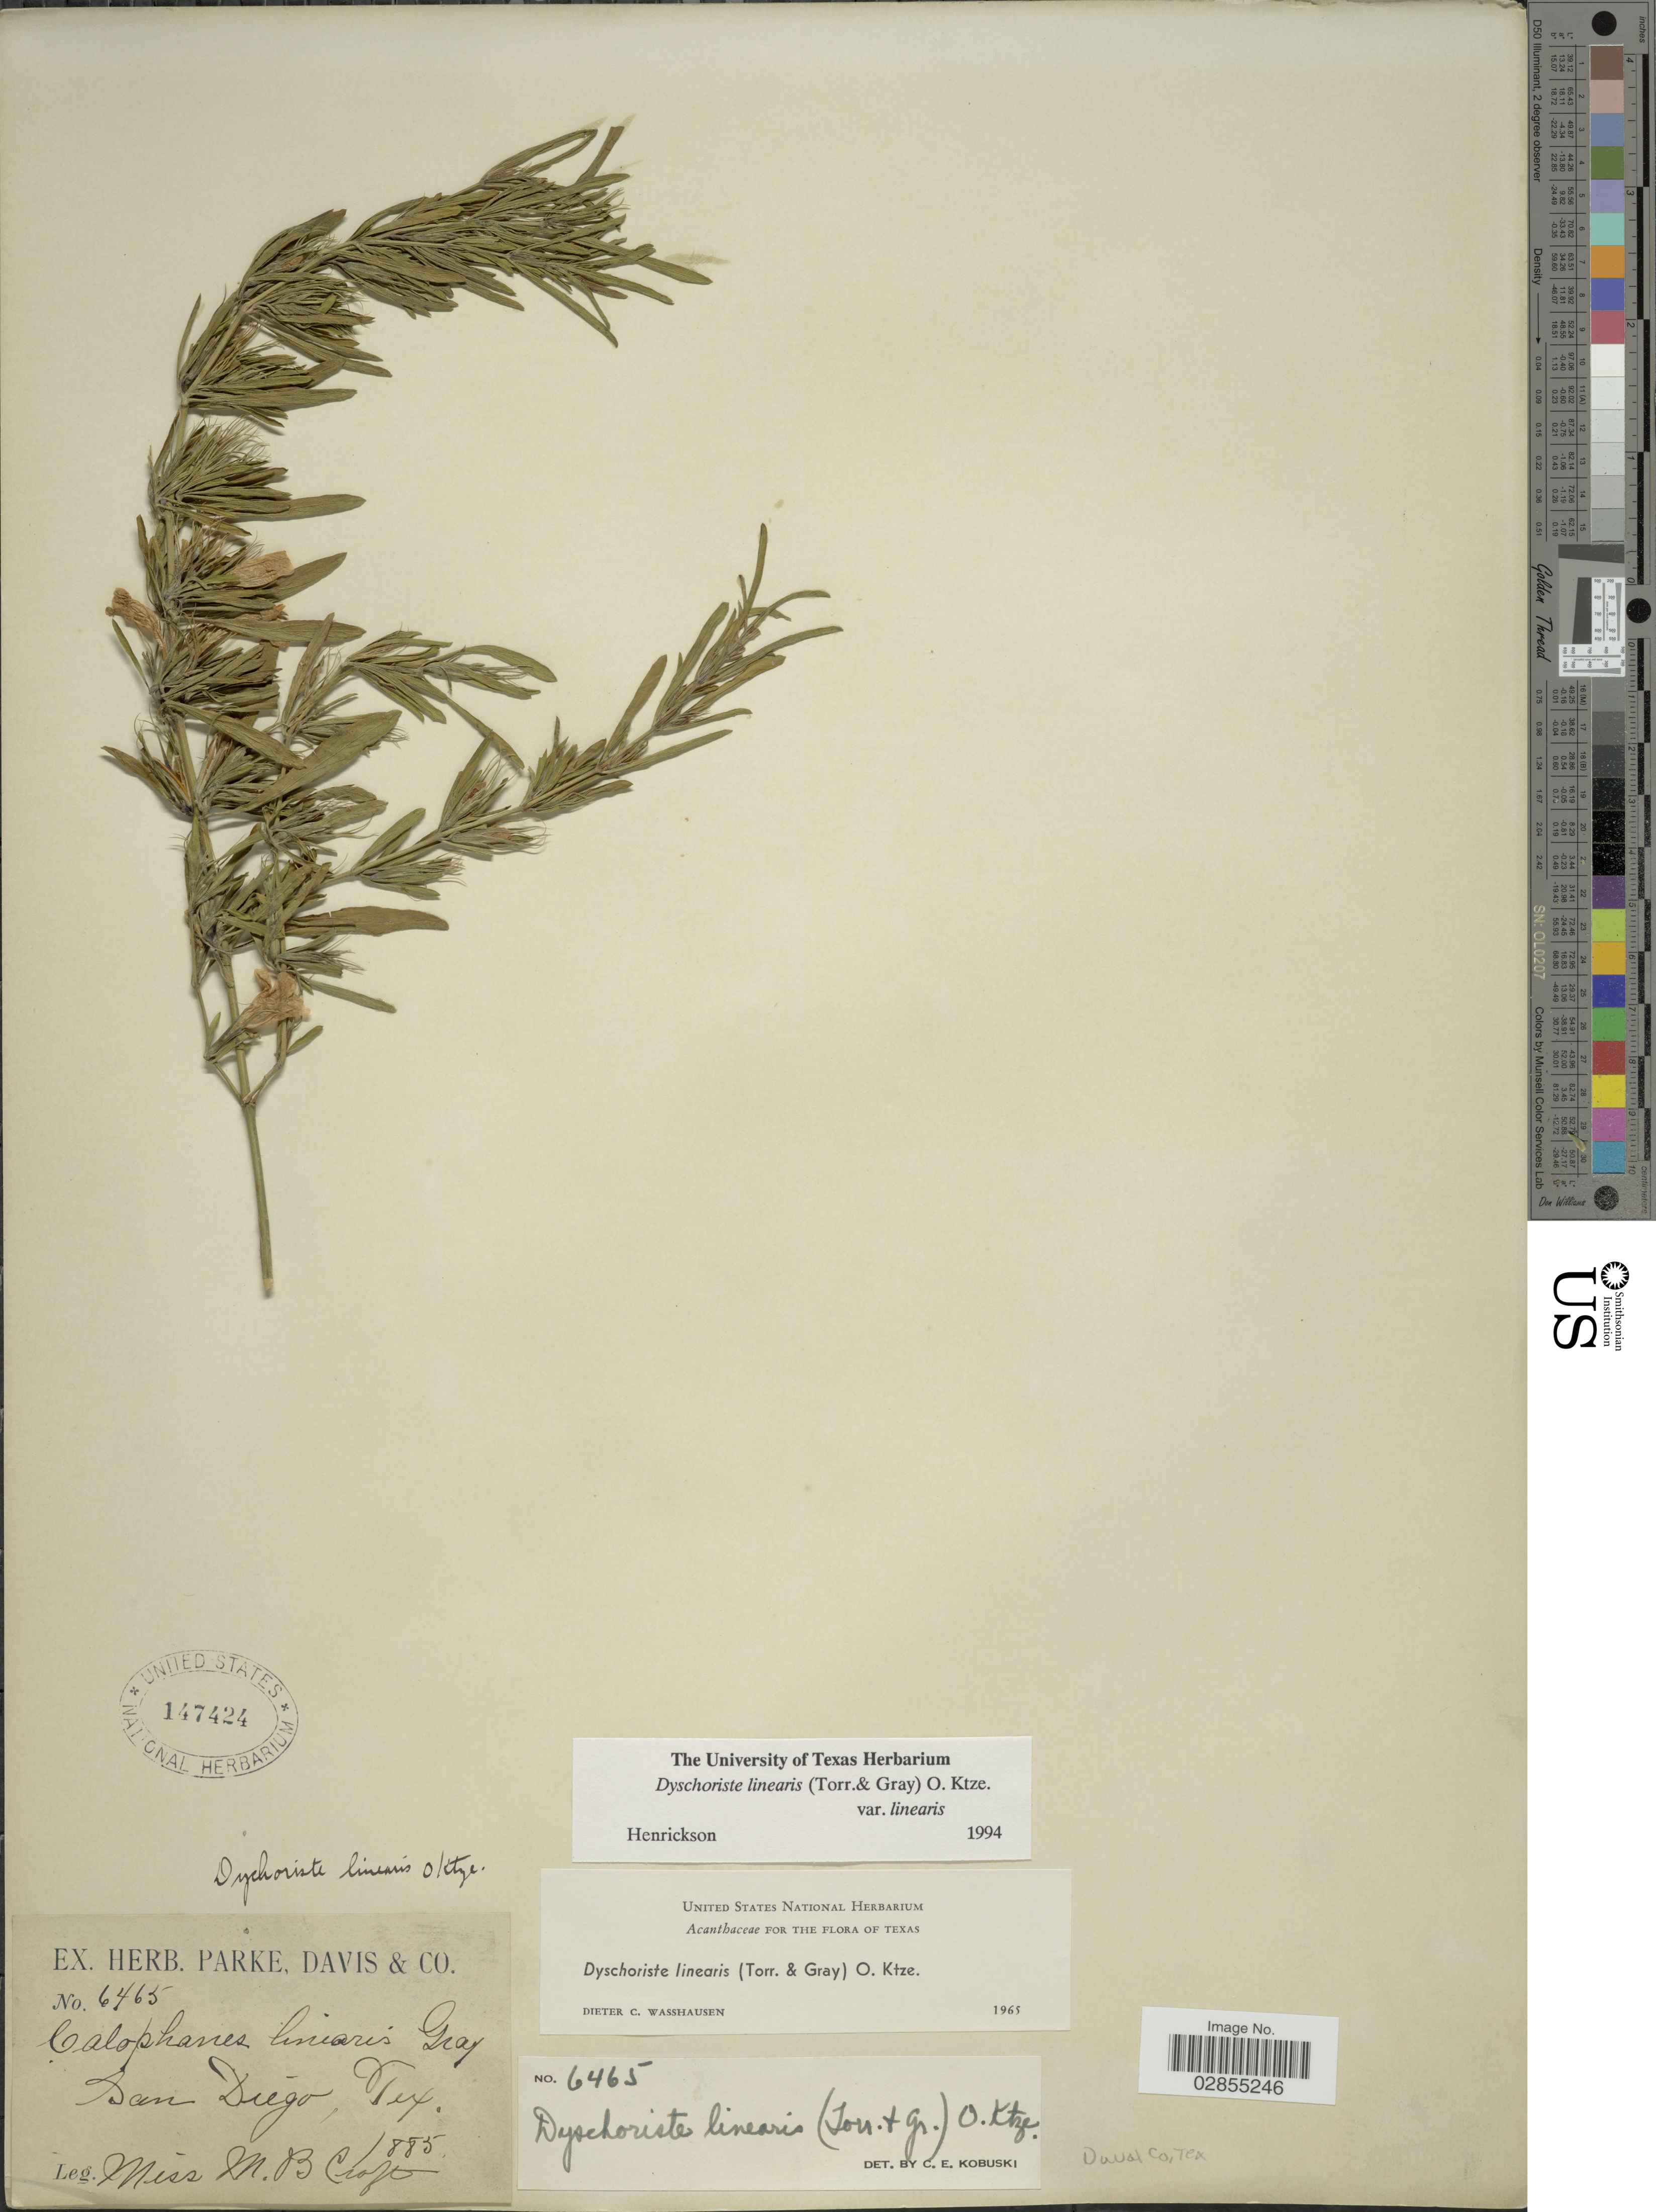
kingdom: Plantae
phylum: Tracheophyta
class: Magnoliopsida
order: Lamiales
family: Acanthaceae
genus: Dyschoriste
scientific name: Dyschoriste linearis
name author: (Torr. & A. Gray) Kuntze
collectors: M. Croft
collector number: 6465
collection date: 1885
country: United States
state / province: Texas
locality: San Diego.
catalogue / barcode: US 147424